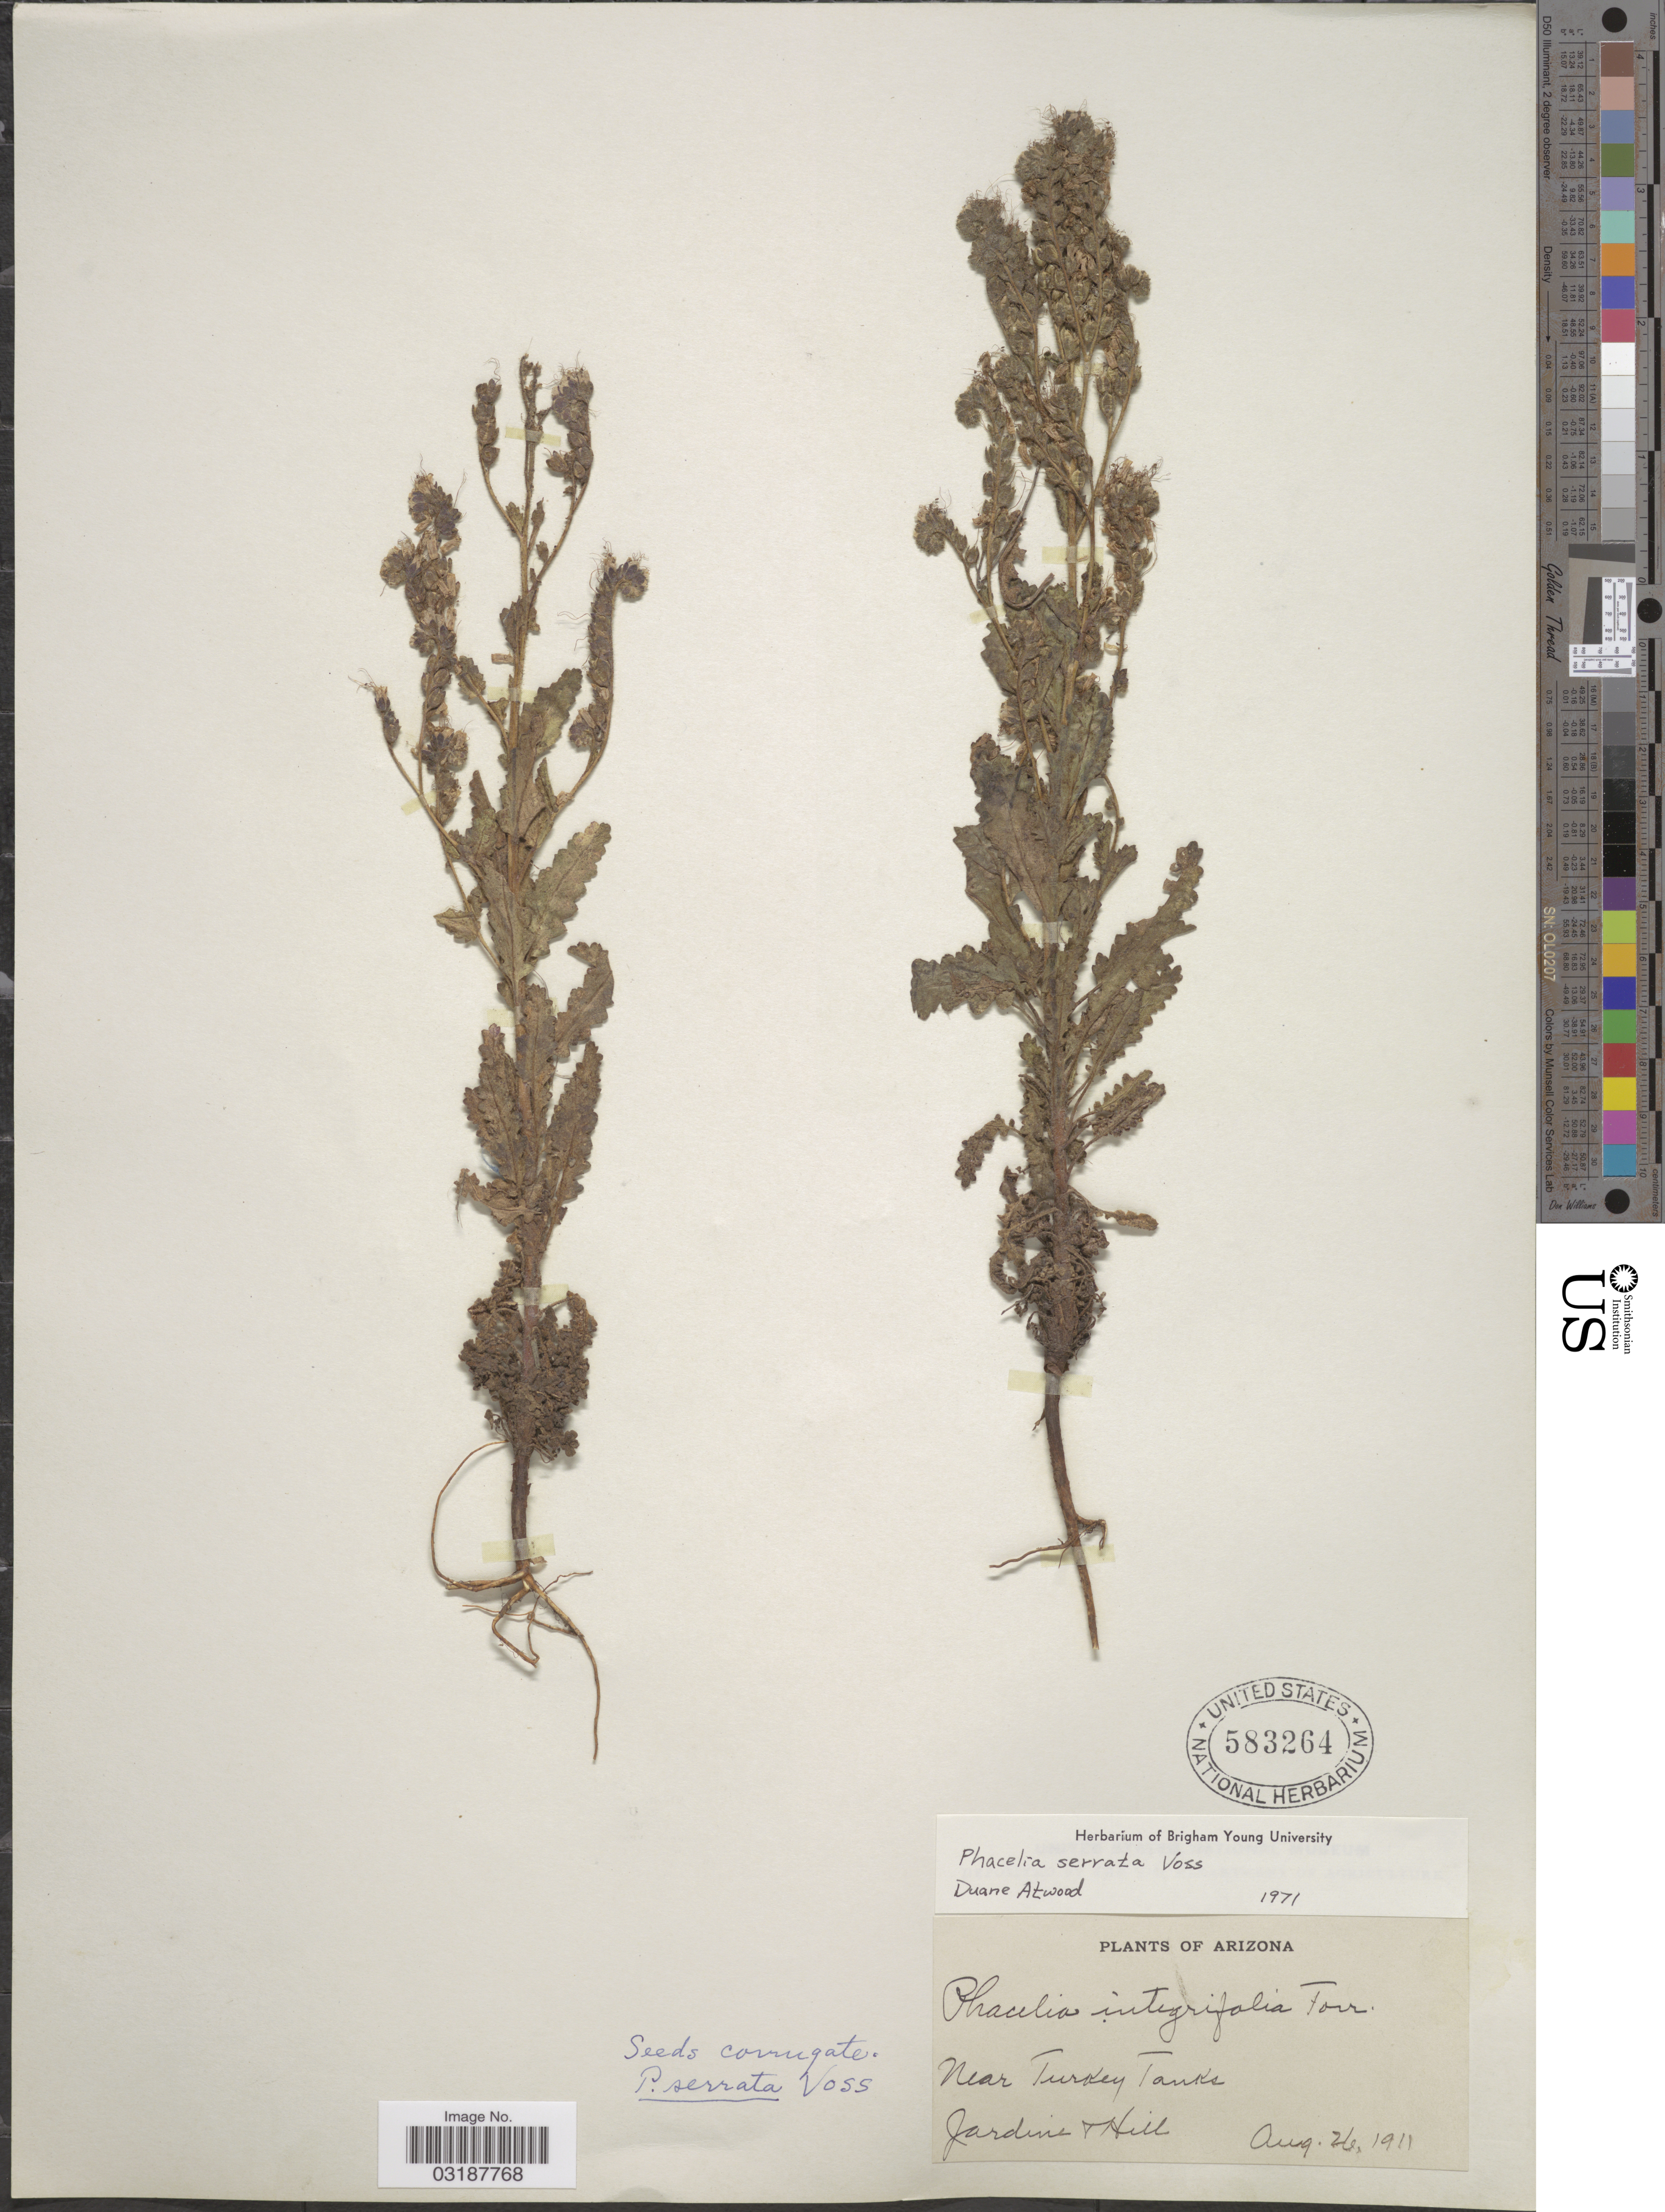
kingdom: Plantae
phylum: Tracheophyta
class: Magnoliopsida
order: Boraginales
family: Hydrophyllaceae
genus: Phacelia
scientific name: Phacelia serrata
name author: J.W. Voss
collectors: -. Jardine & Hill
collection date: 1911-08-26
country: United States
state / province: Arizona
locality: Near Turkey Tanks.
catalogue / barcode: US 583264